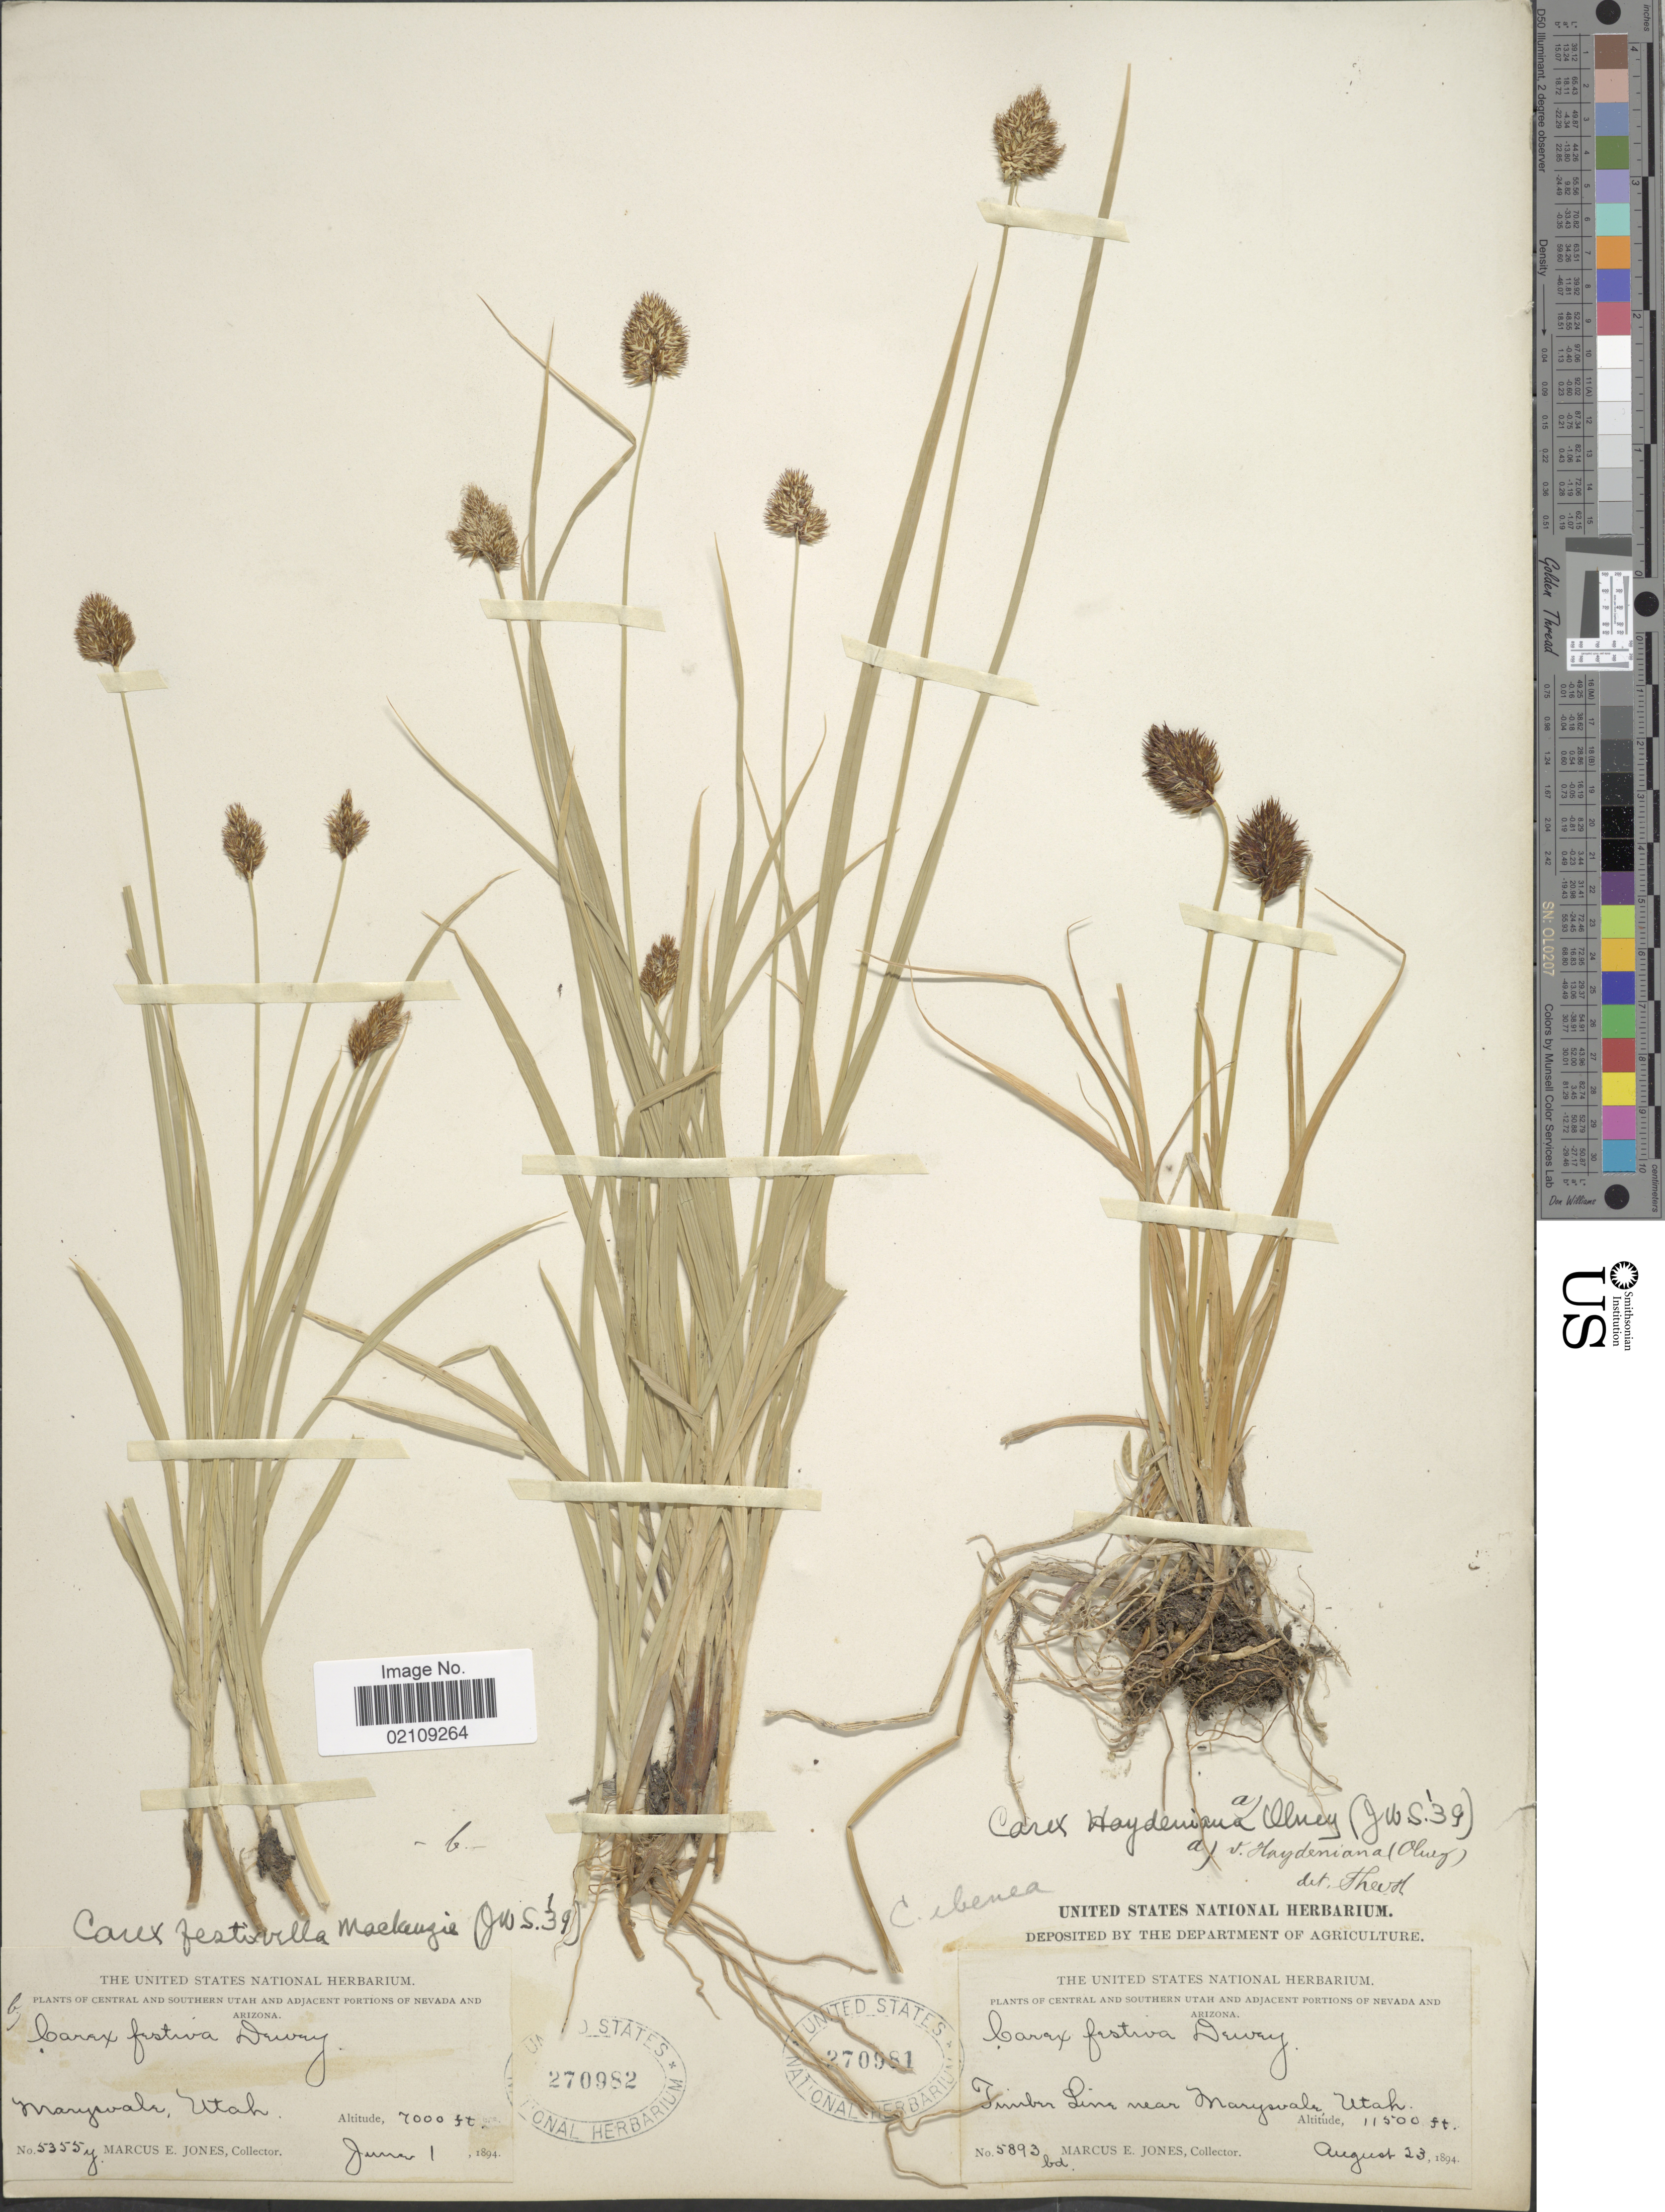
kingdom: Plantae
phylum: Tracheophyta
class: Liliopsida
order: Poales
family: Cyperaceae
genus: Carex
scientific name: Carex microptera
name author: Mack.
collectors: M. E. Jones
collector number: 5893bd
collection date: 1894-08-23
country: United States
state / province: Utah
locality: Central and Southern Utah and Adjacent Portions of Nevada and Arizona, Timber Line near Marysvale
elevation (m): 3505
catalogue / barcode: US 270981